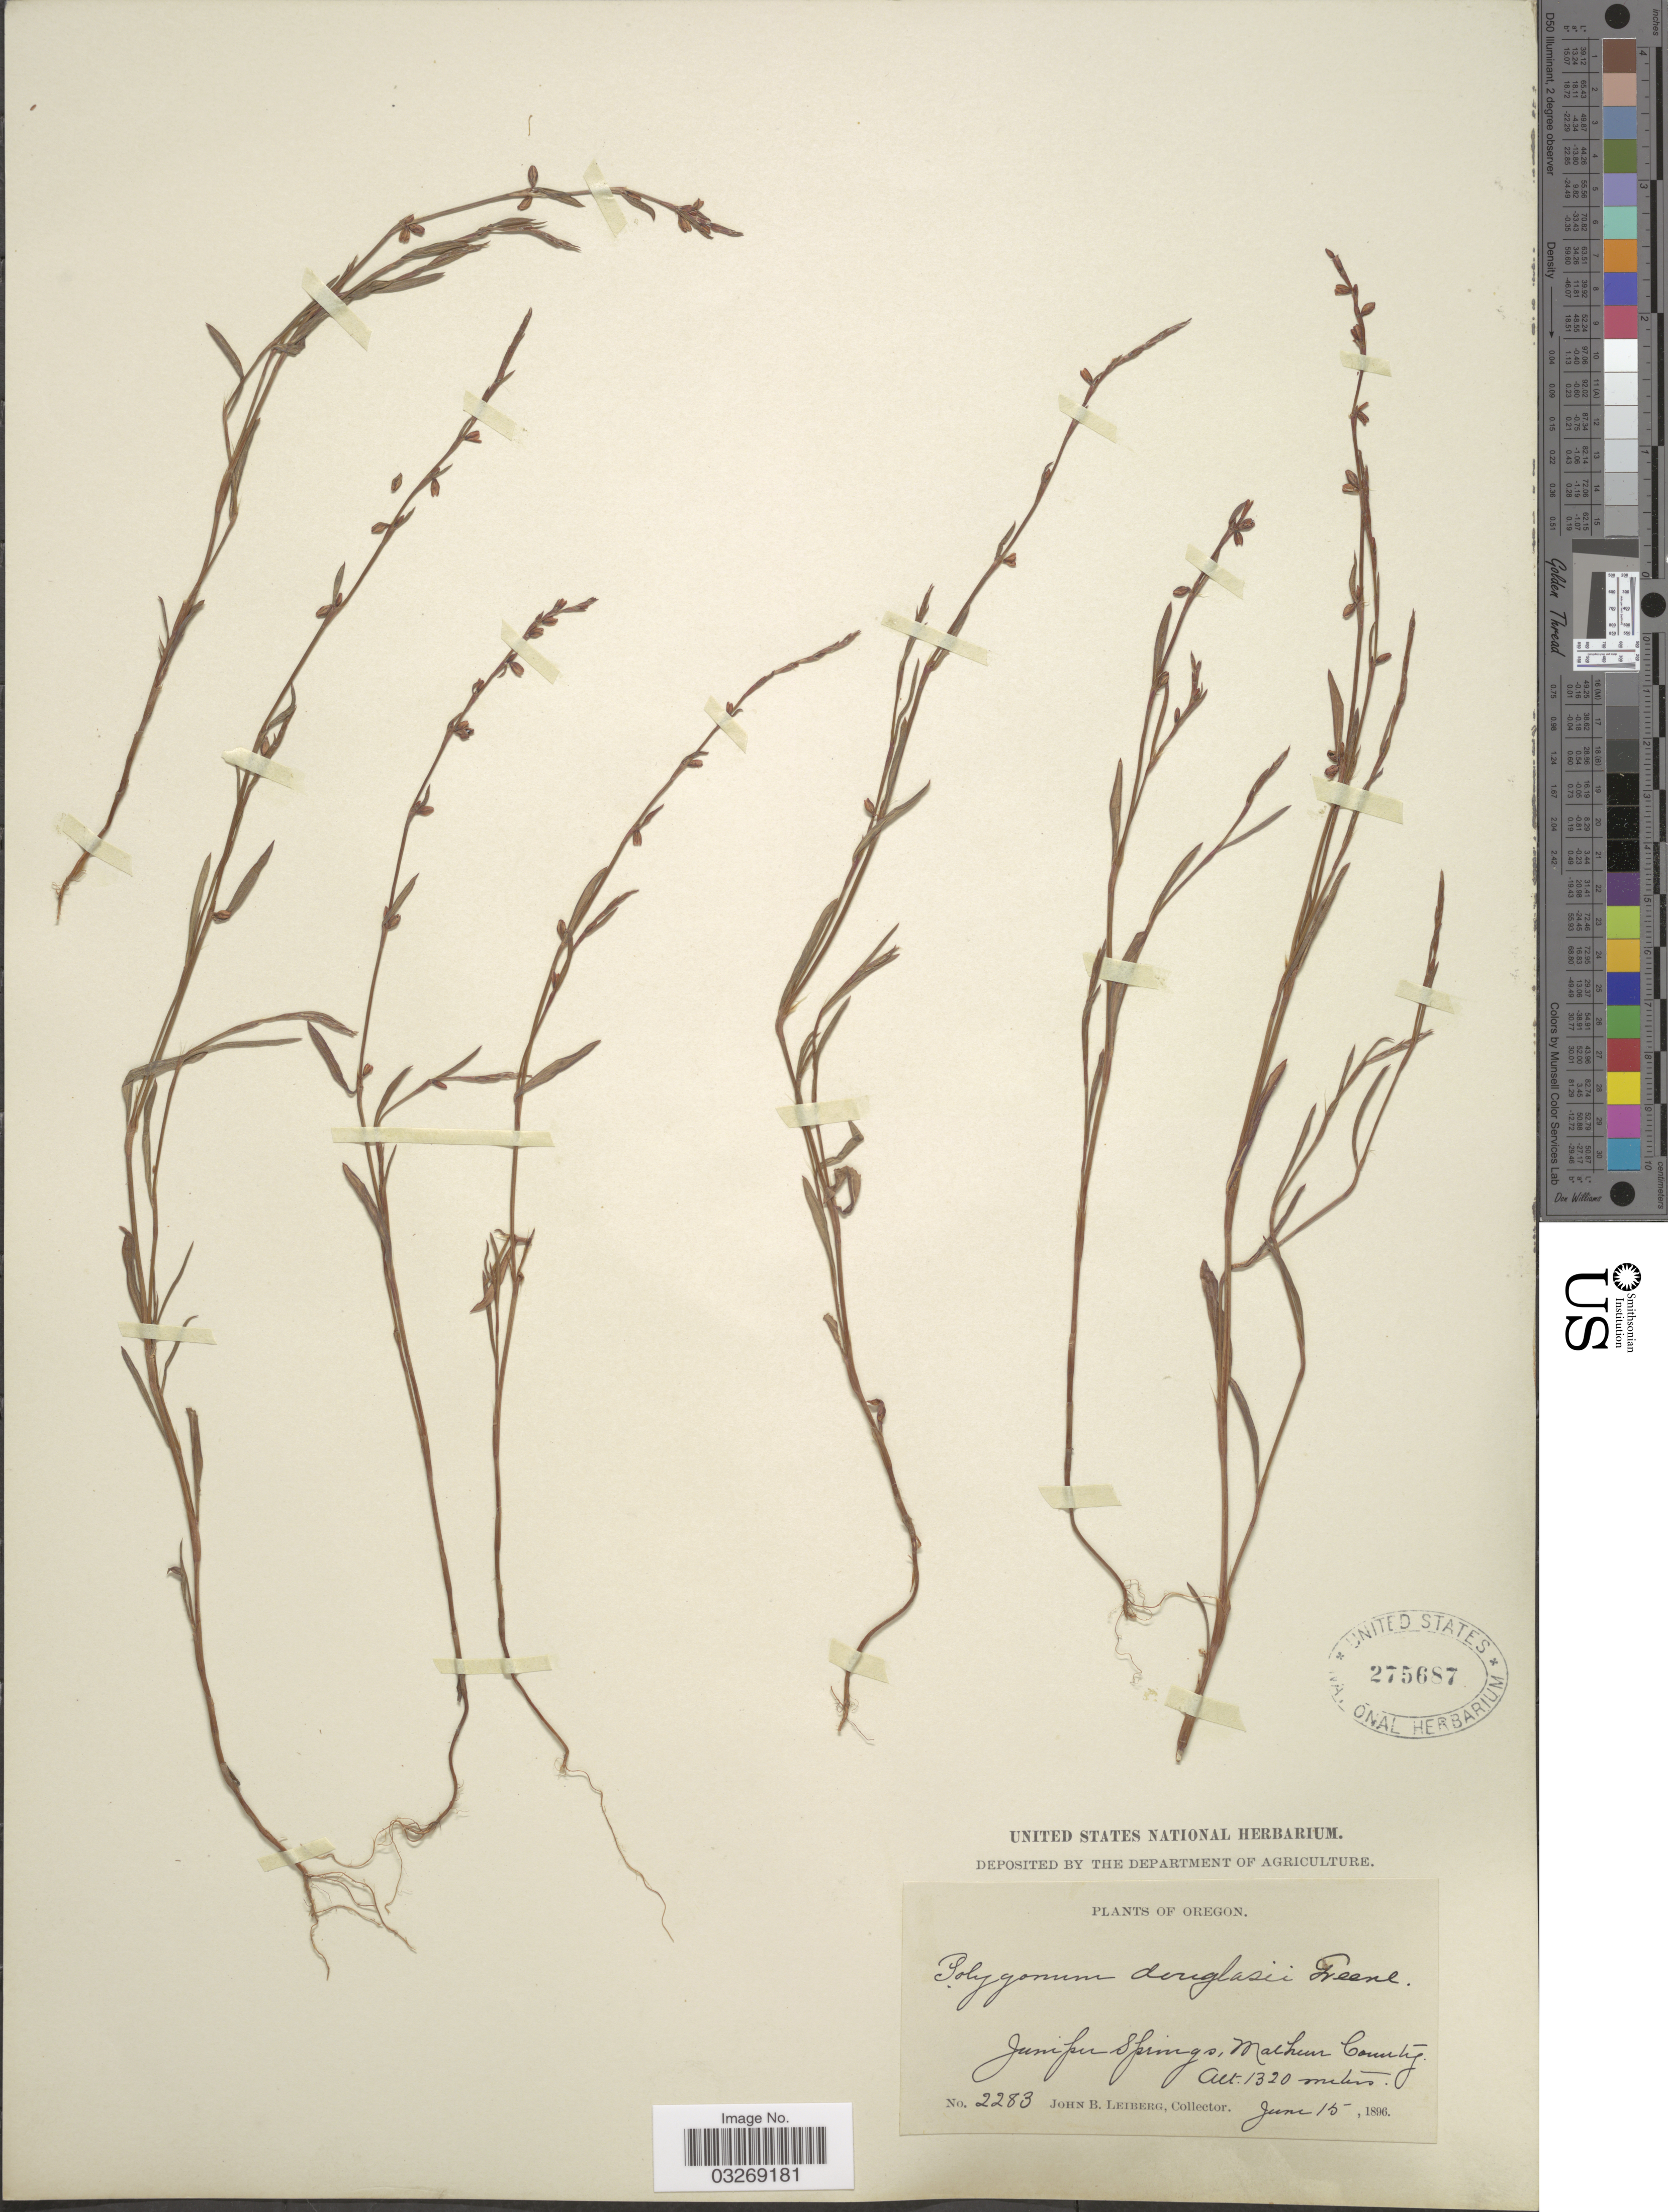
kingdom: Plantae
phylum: Tracheophyta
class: Magnoliopsida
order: Caryophyllales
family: Polygonaceae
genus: Polygonum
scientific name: Polygonum douglasii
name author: Greene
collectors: J. B. Leiberg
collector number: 2283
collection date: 1896-06-15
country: United States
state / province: Oregon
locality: Juniper Springs, Malheur County.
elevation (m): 1320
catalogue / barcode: US 275687